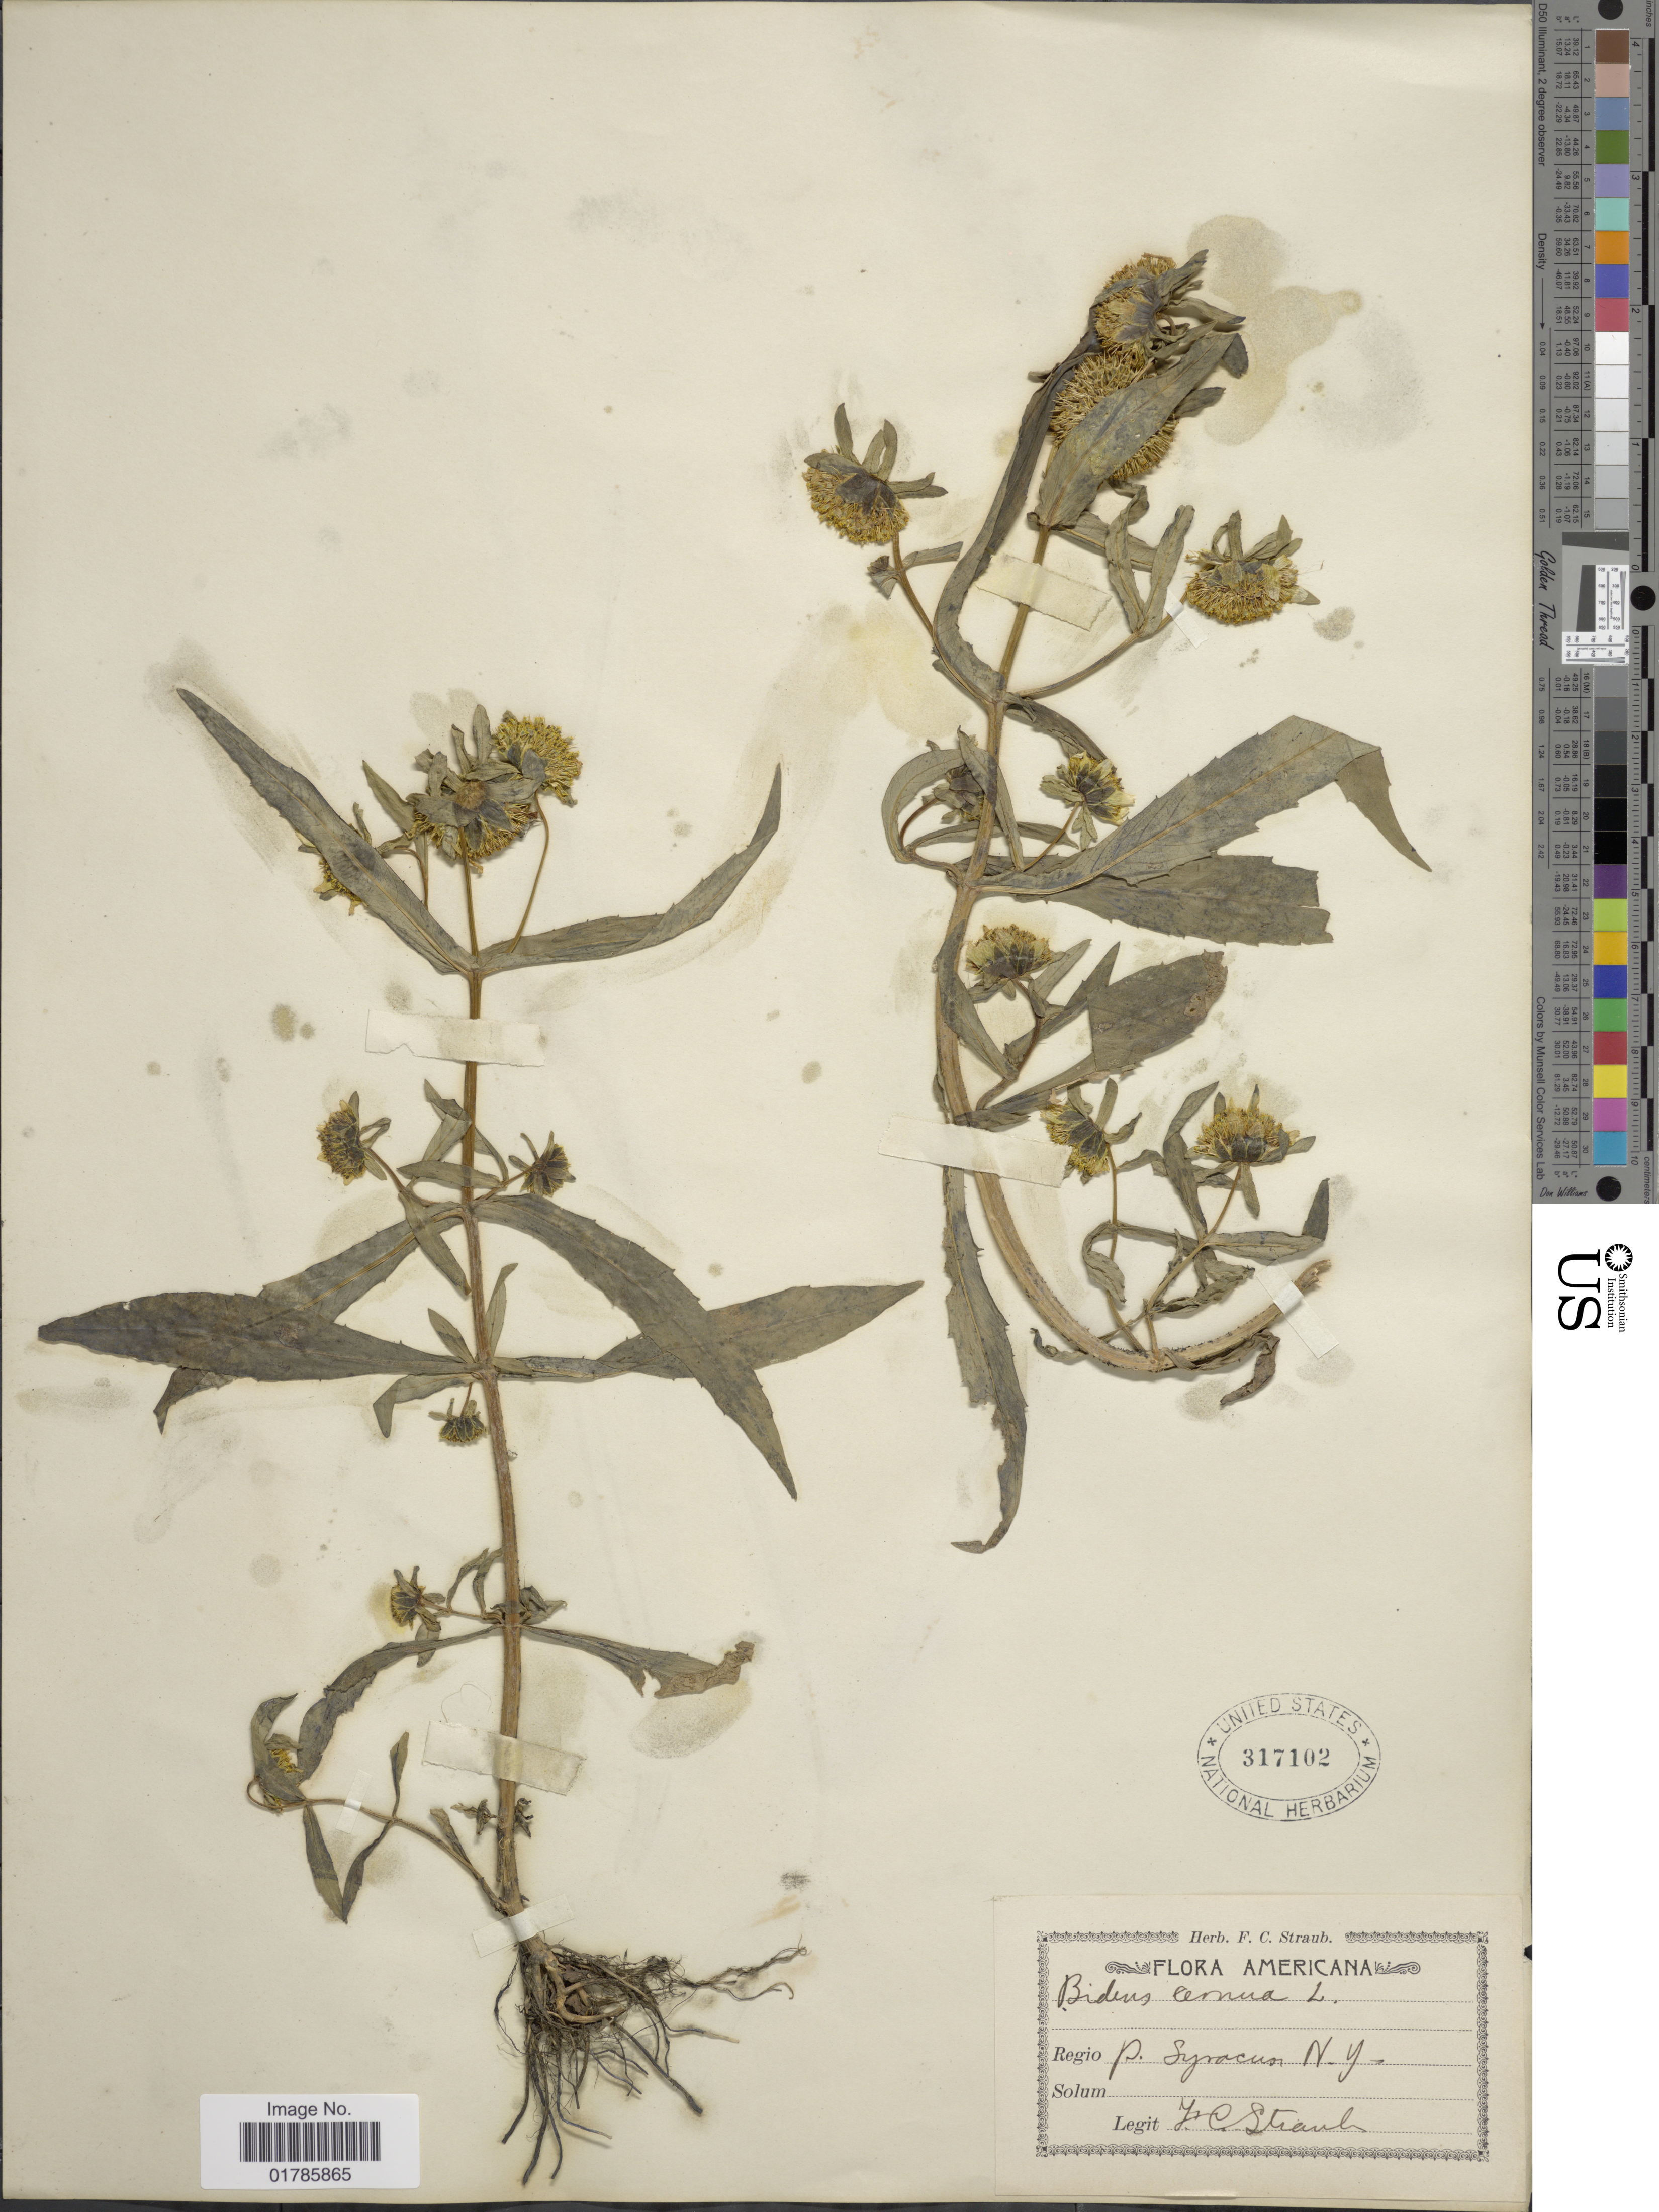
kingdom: Plantae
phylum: Tracheophyta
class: Magnoliopsida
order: Asterales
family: Asteraceae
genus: Bidens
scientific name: Bidens cernua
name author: L.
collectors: J. Straub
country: United States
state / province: New York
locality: Prope Syracuse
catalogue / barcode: US 317102